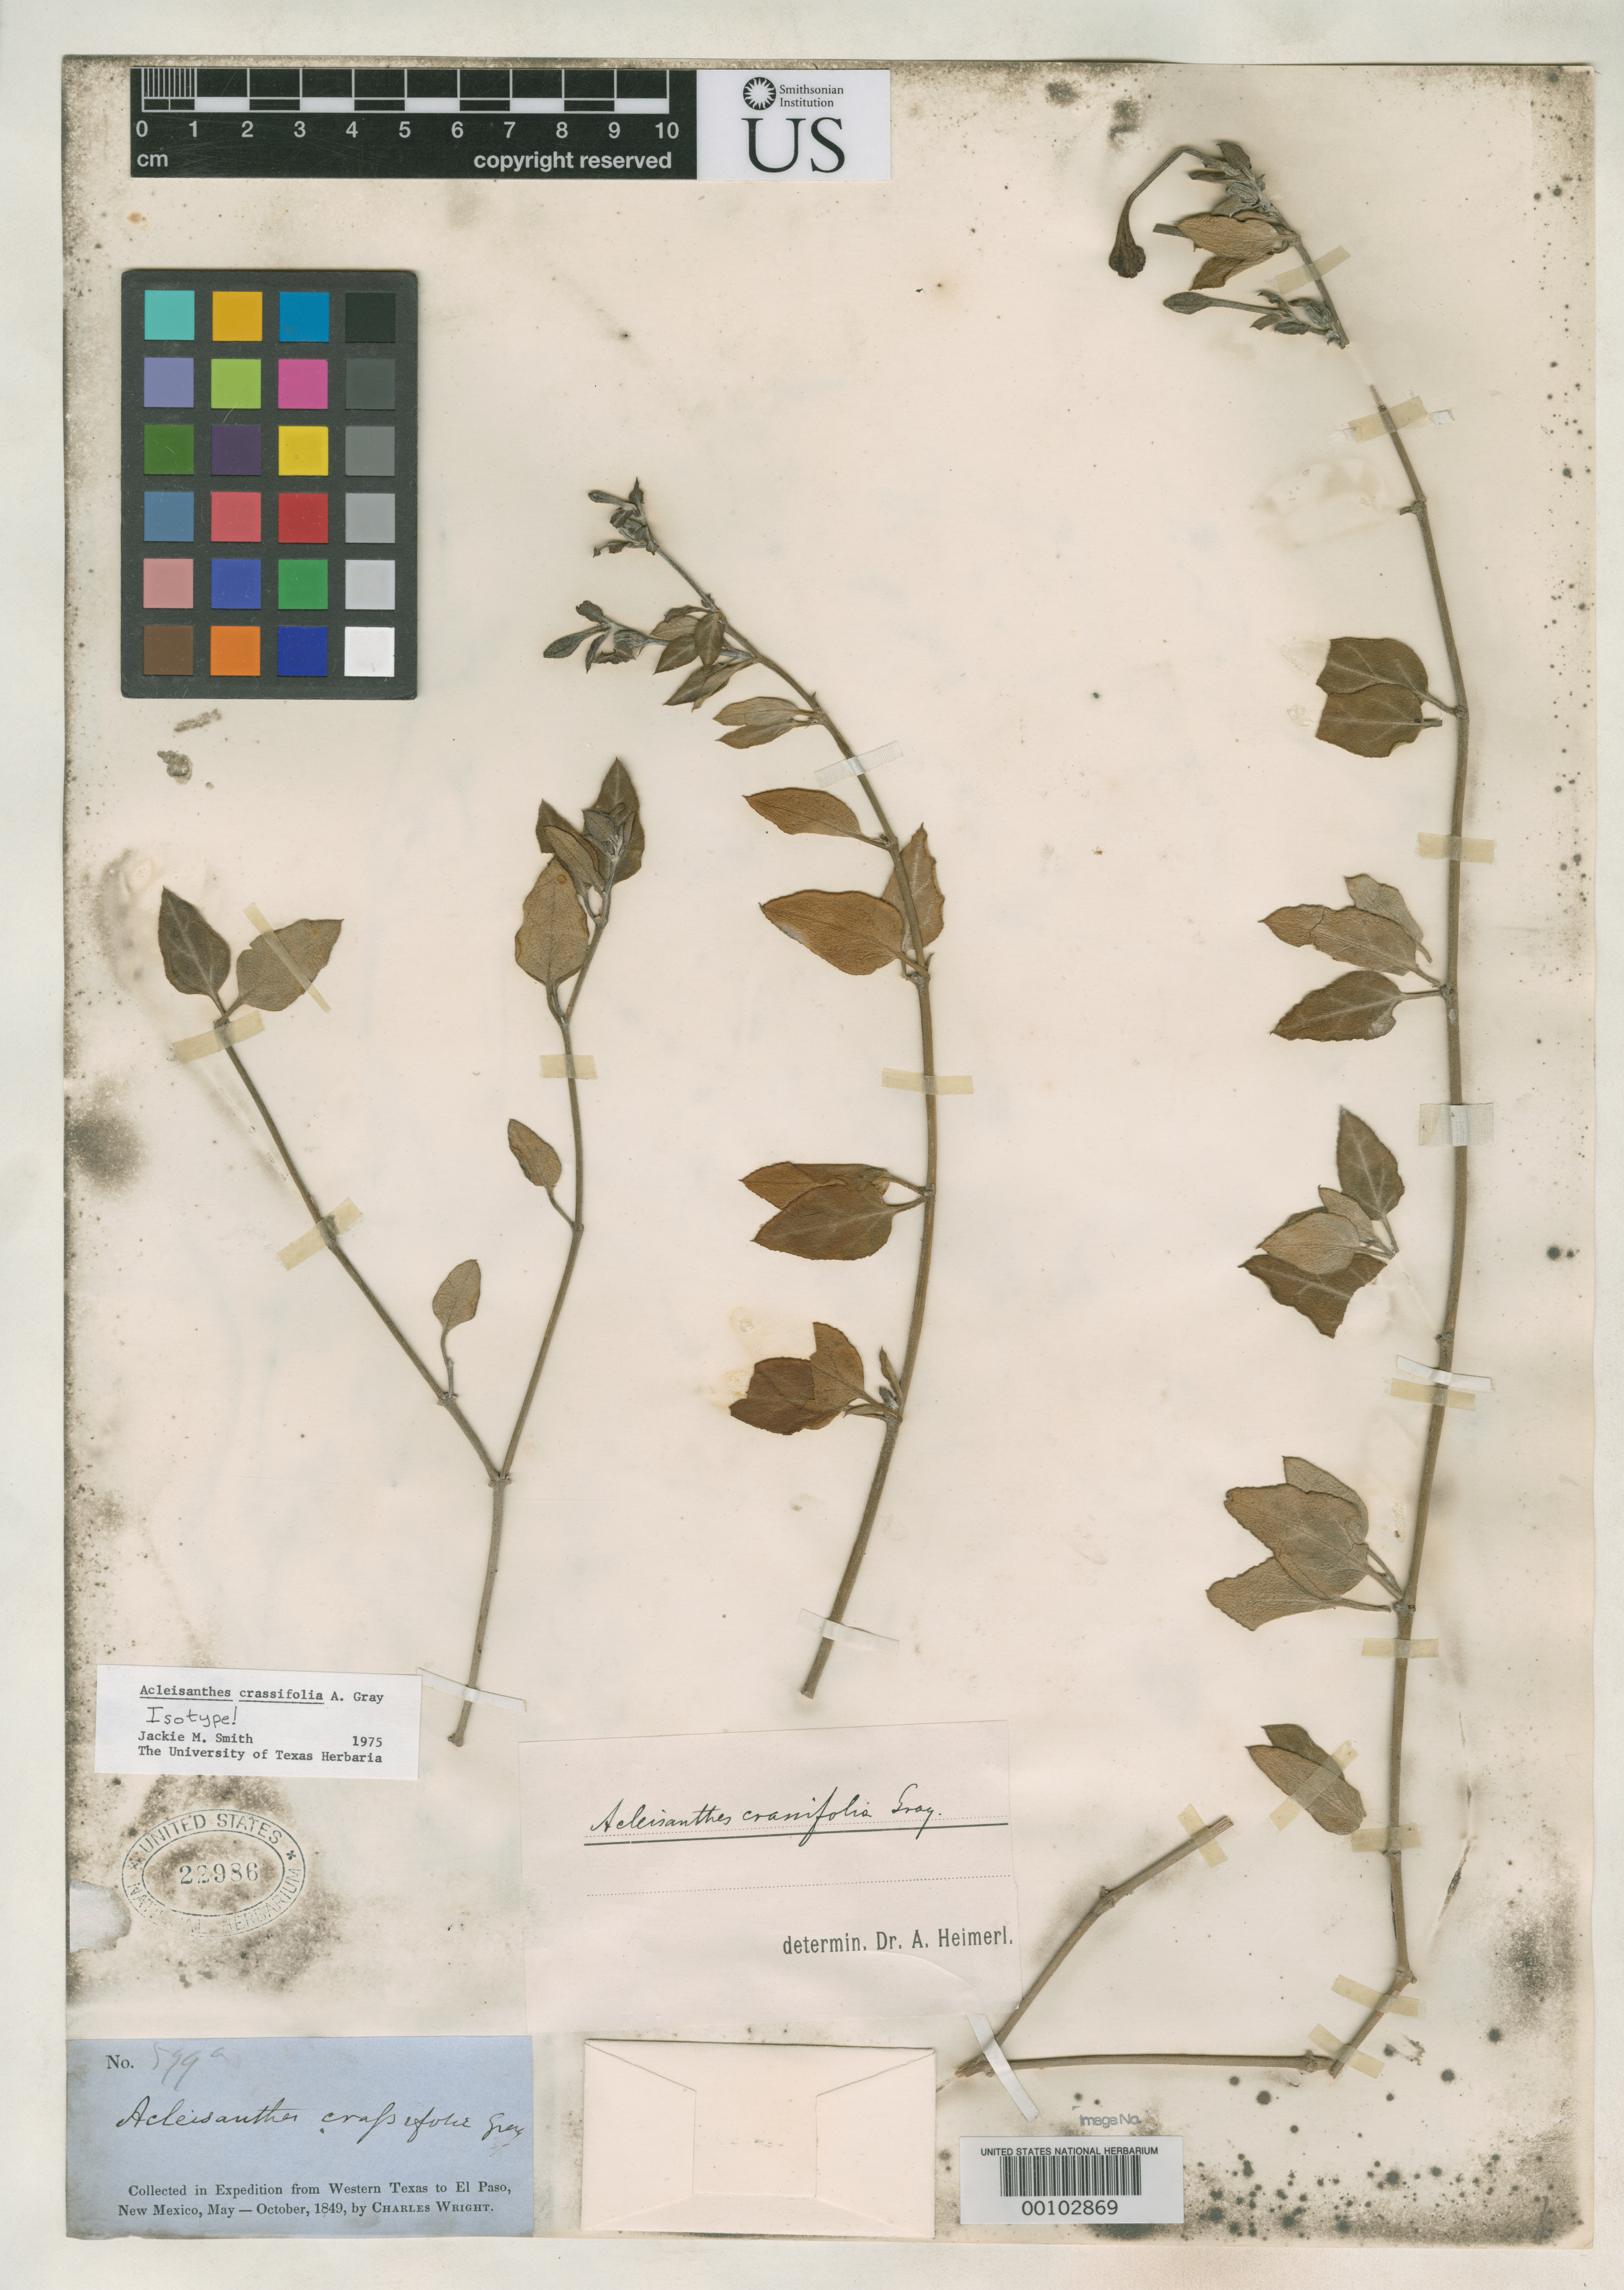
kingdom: Plantae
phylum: Tracheophyta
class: Magnoliopsida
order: Caryophyllales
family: Nyctaginaceae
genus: Acleisanthes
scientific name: Acleisanthes crassifolia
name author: A. Gray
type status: Isotype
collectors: C. Wright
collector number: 599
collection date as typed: Jul 1849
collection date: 1849-07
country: United States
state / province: Texas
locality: San Felipe Creek.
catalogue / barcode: US 22986